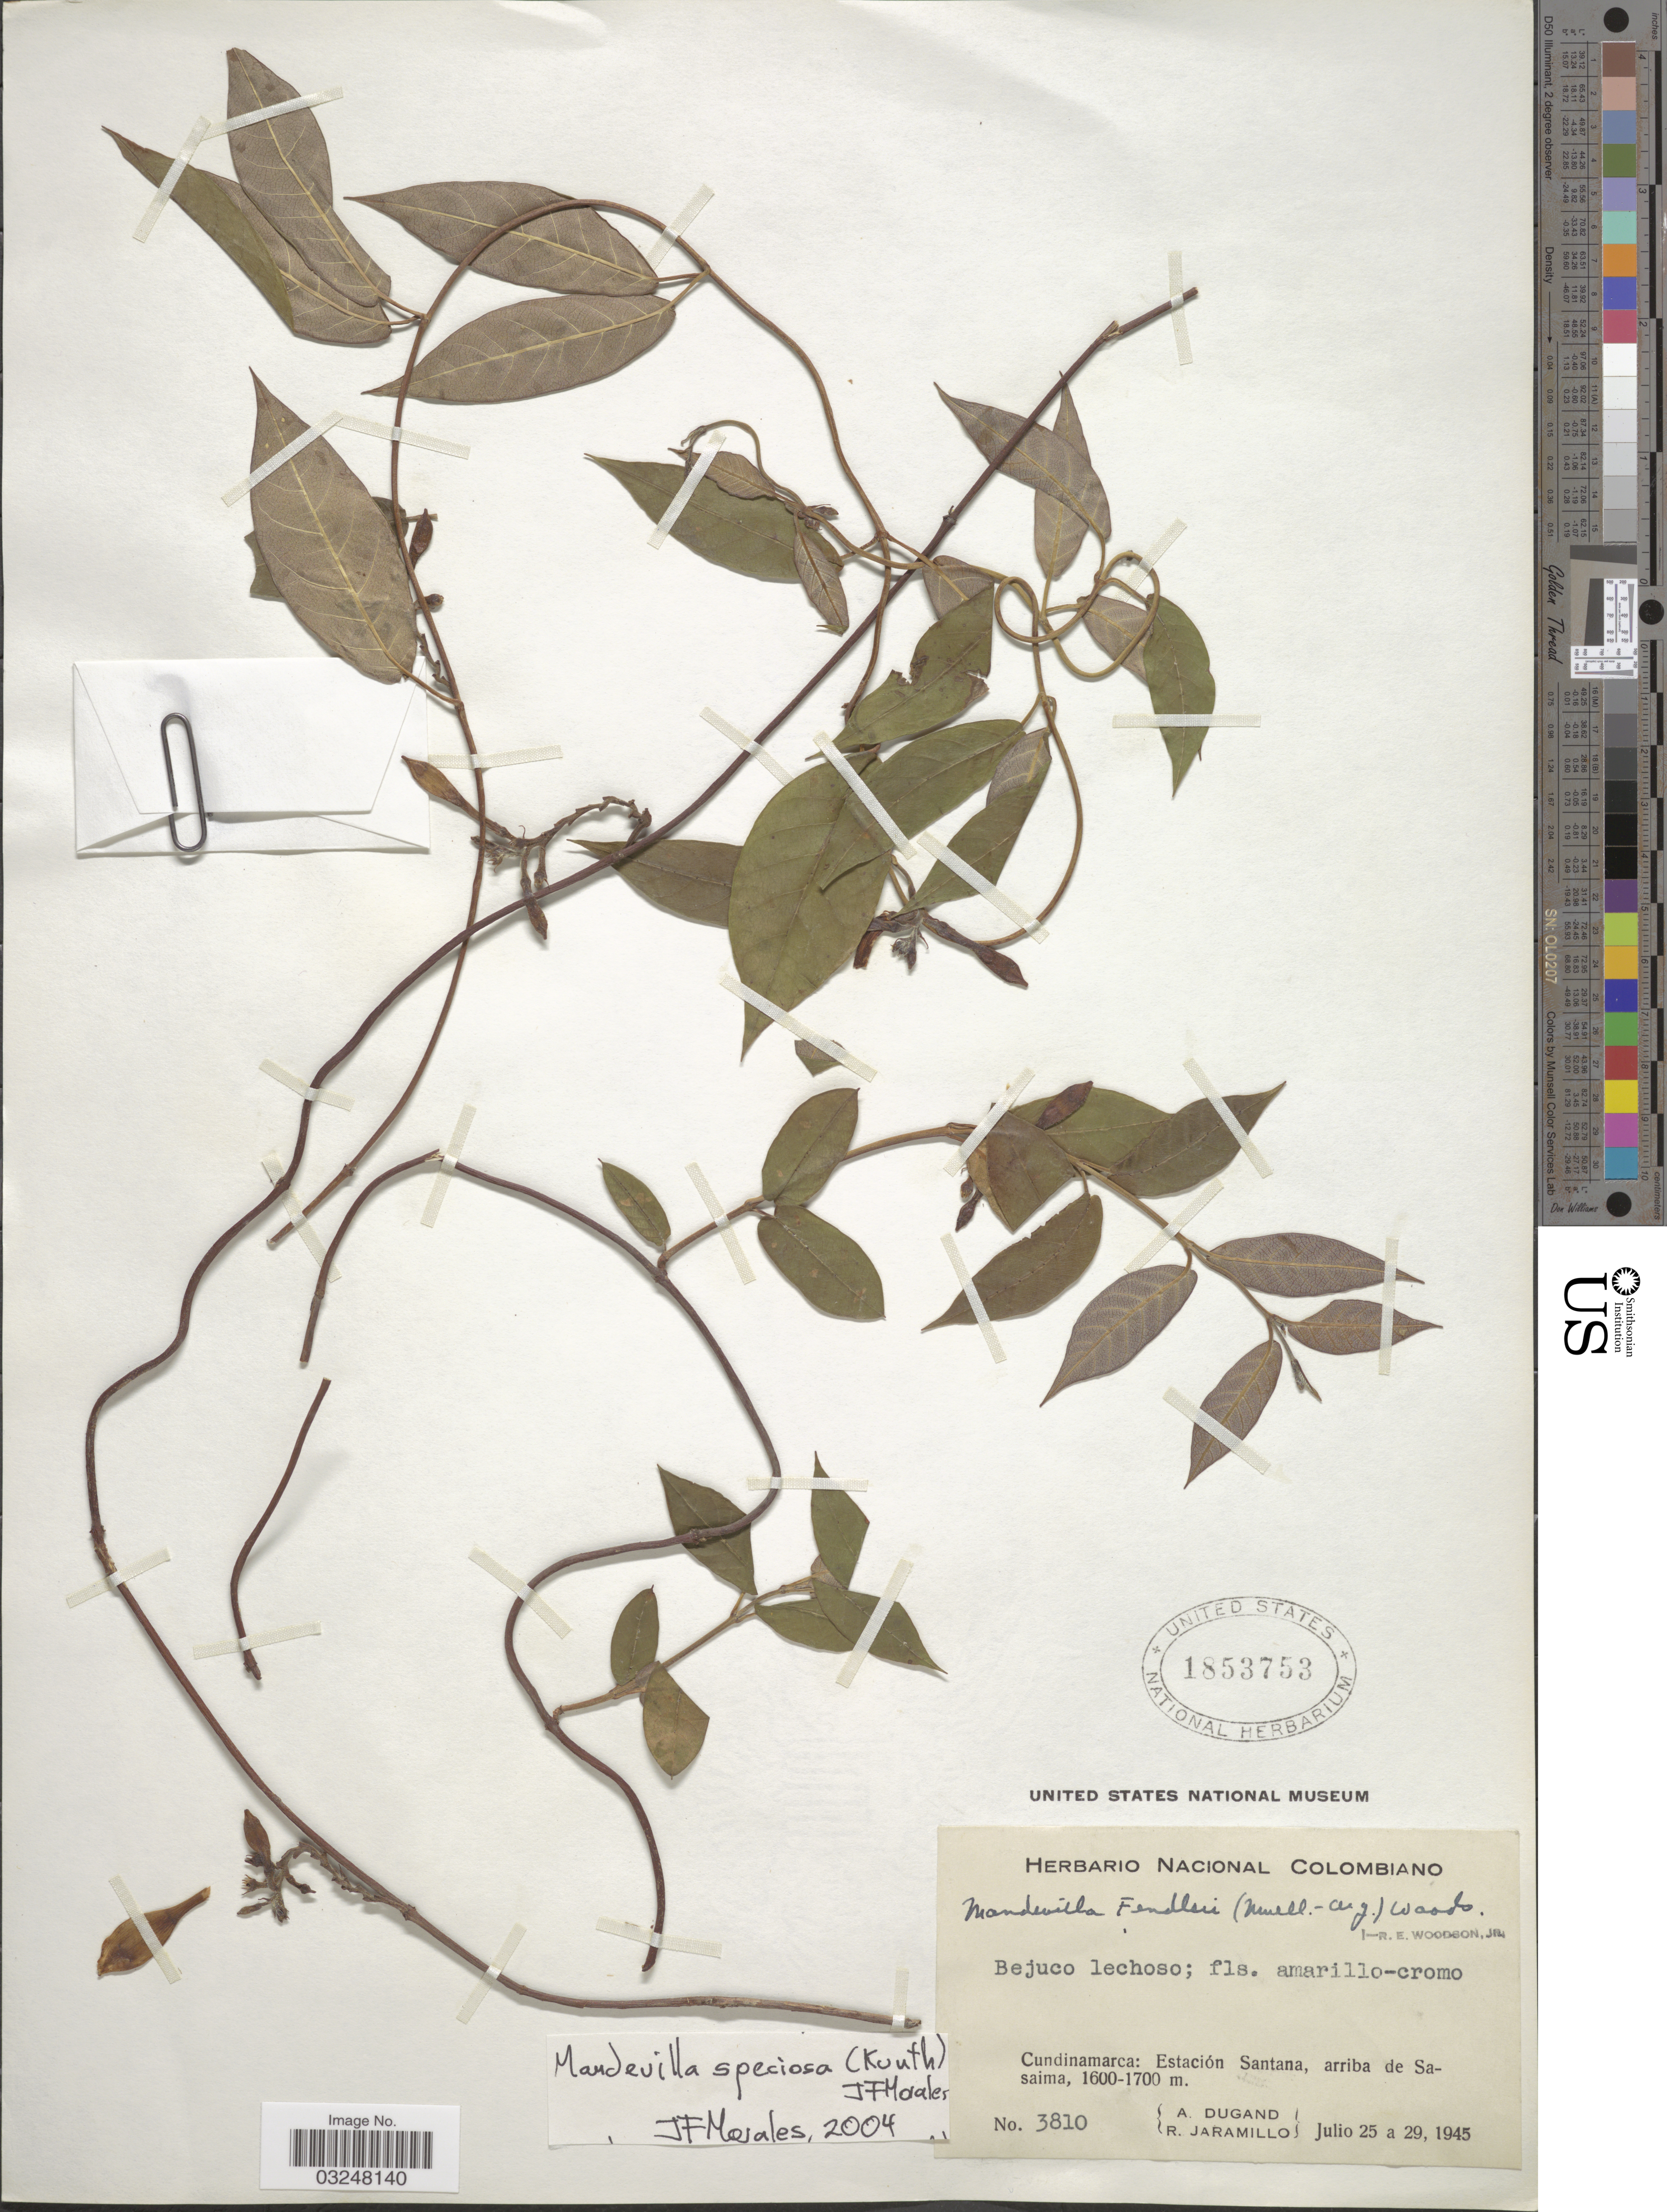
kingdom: Plantae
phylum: Tracheophyta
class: Magnoliopsida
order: Gentianales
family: Apocynaceae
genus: Mandevilla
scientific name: Mandevilla speciosa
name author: (Kunth) J.F. Morales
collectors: A. Dugand & R. Jaramillo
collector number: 3810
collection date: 1945-07-25/1945-07-29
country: Colombia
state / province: Cundinamarca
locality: Estación Santana, arriba de Sasaima.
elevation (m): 1600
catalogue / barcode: US 1853753